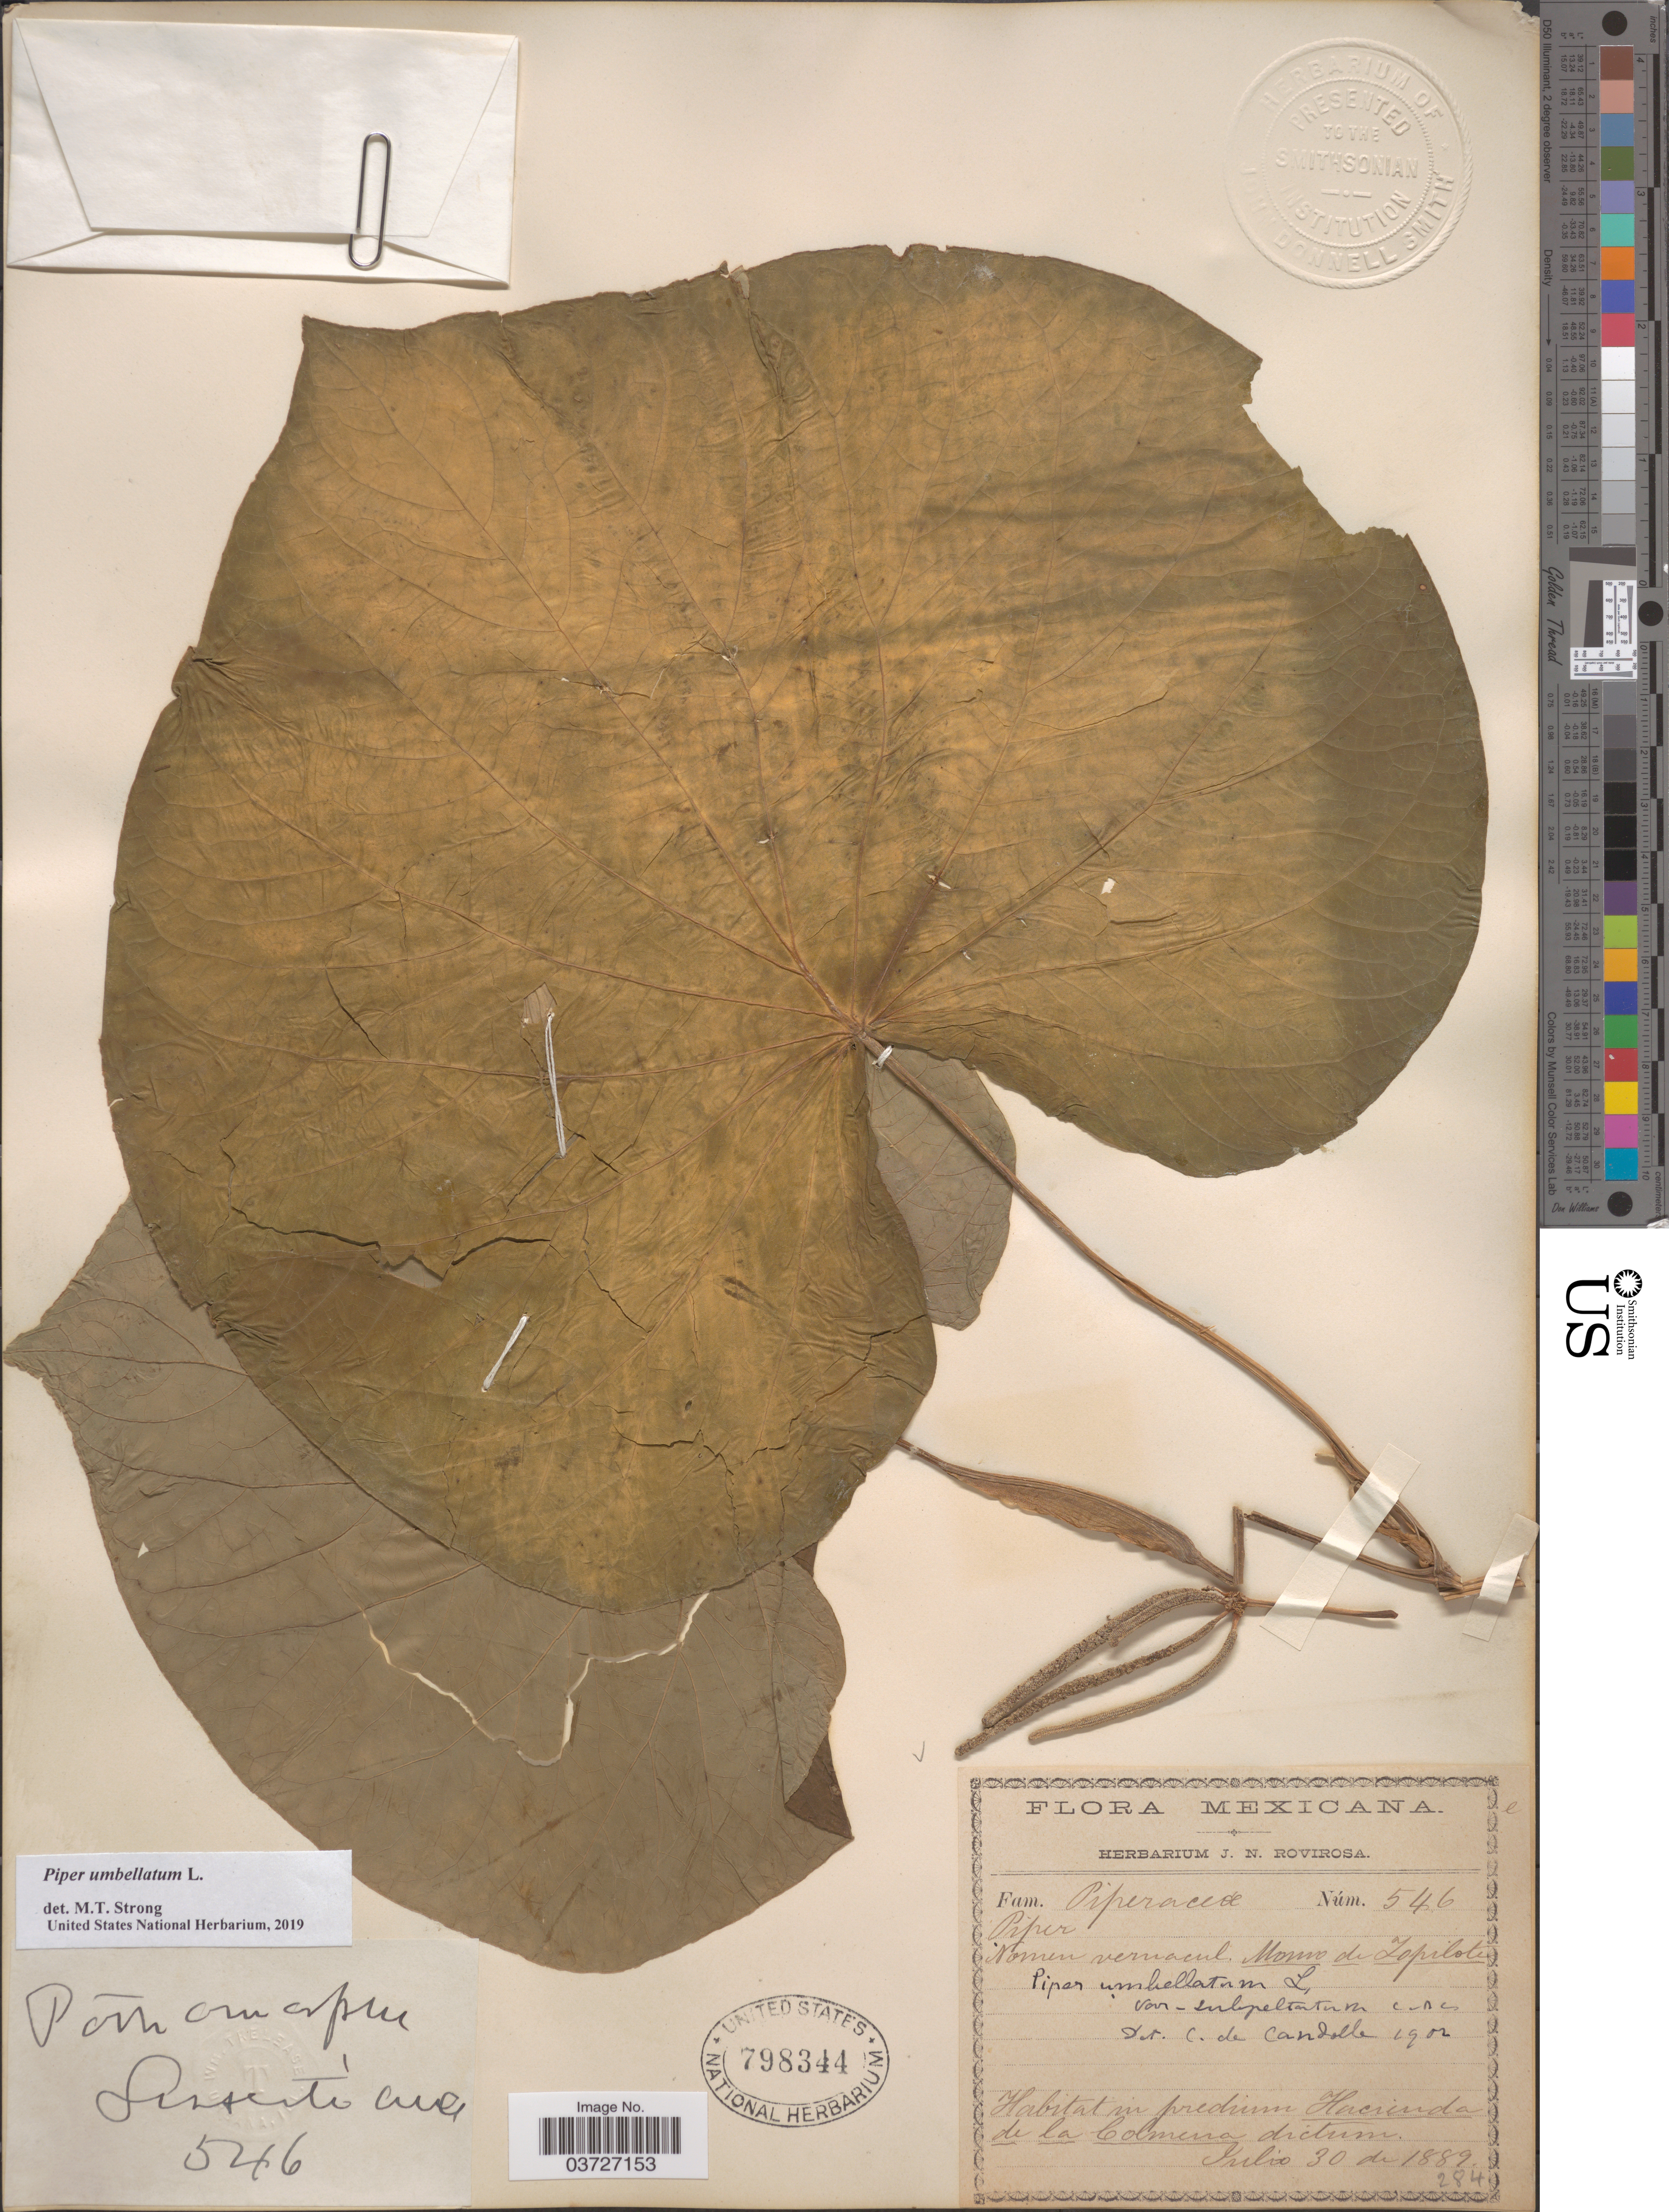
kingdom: Plantae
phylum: Tracheophyta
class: Magnoliopsida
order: Piperales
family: Piperaceae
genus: Piper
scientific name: Piper umbellatum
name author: L.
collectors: ex herb. J. N. Rovirosa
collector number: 546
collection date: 1889-07-30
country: Mexico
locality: In predium Hacienda de la Colmena dictum.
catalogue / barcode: US 798344